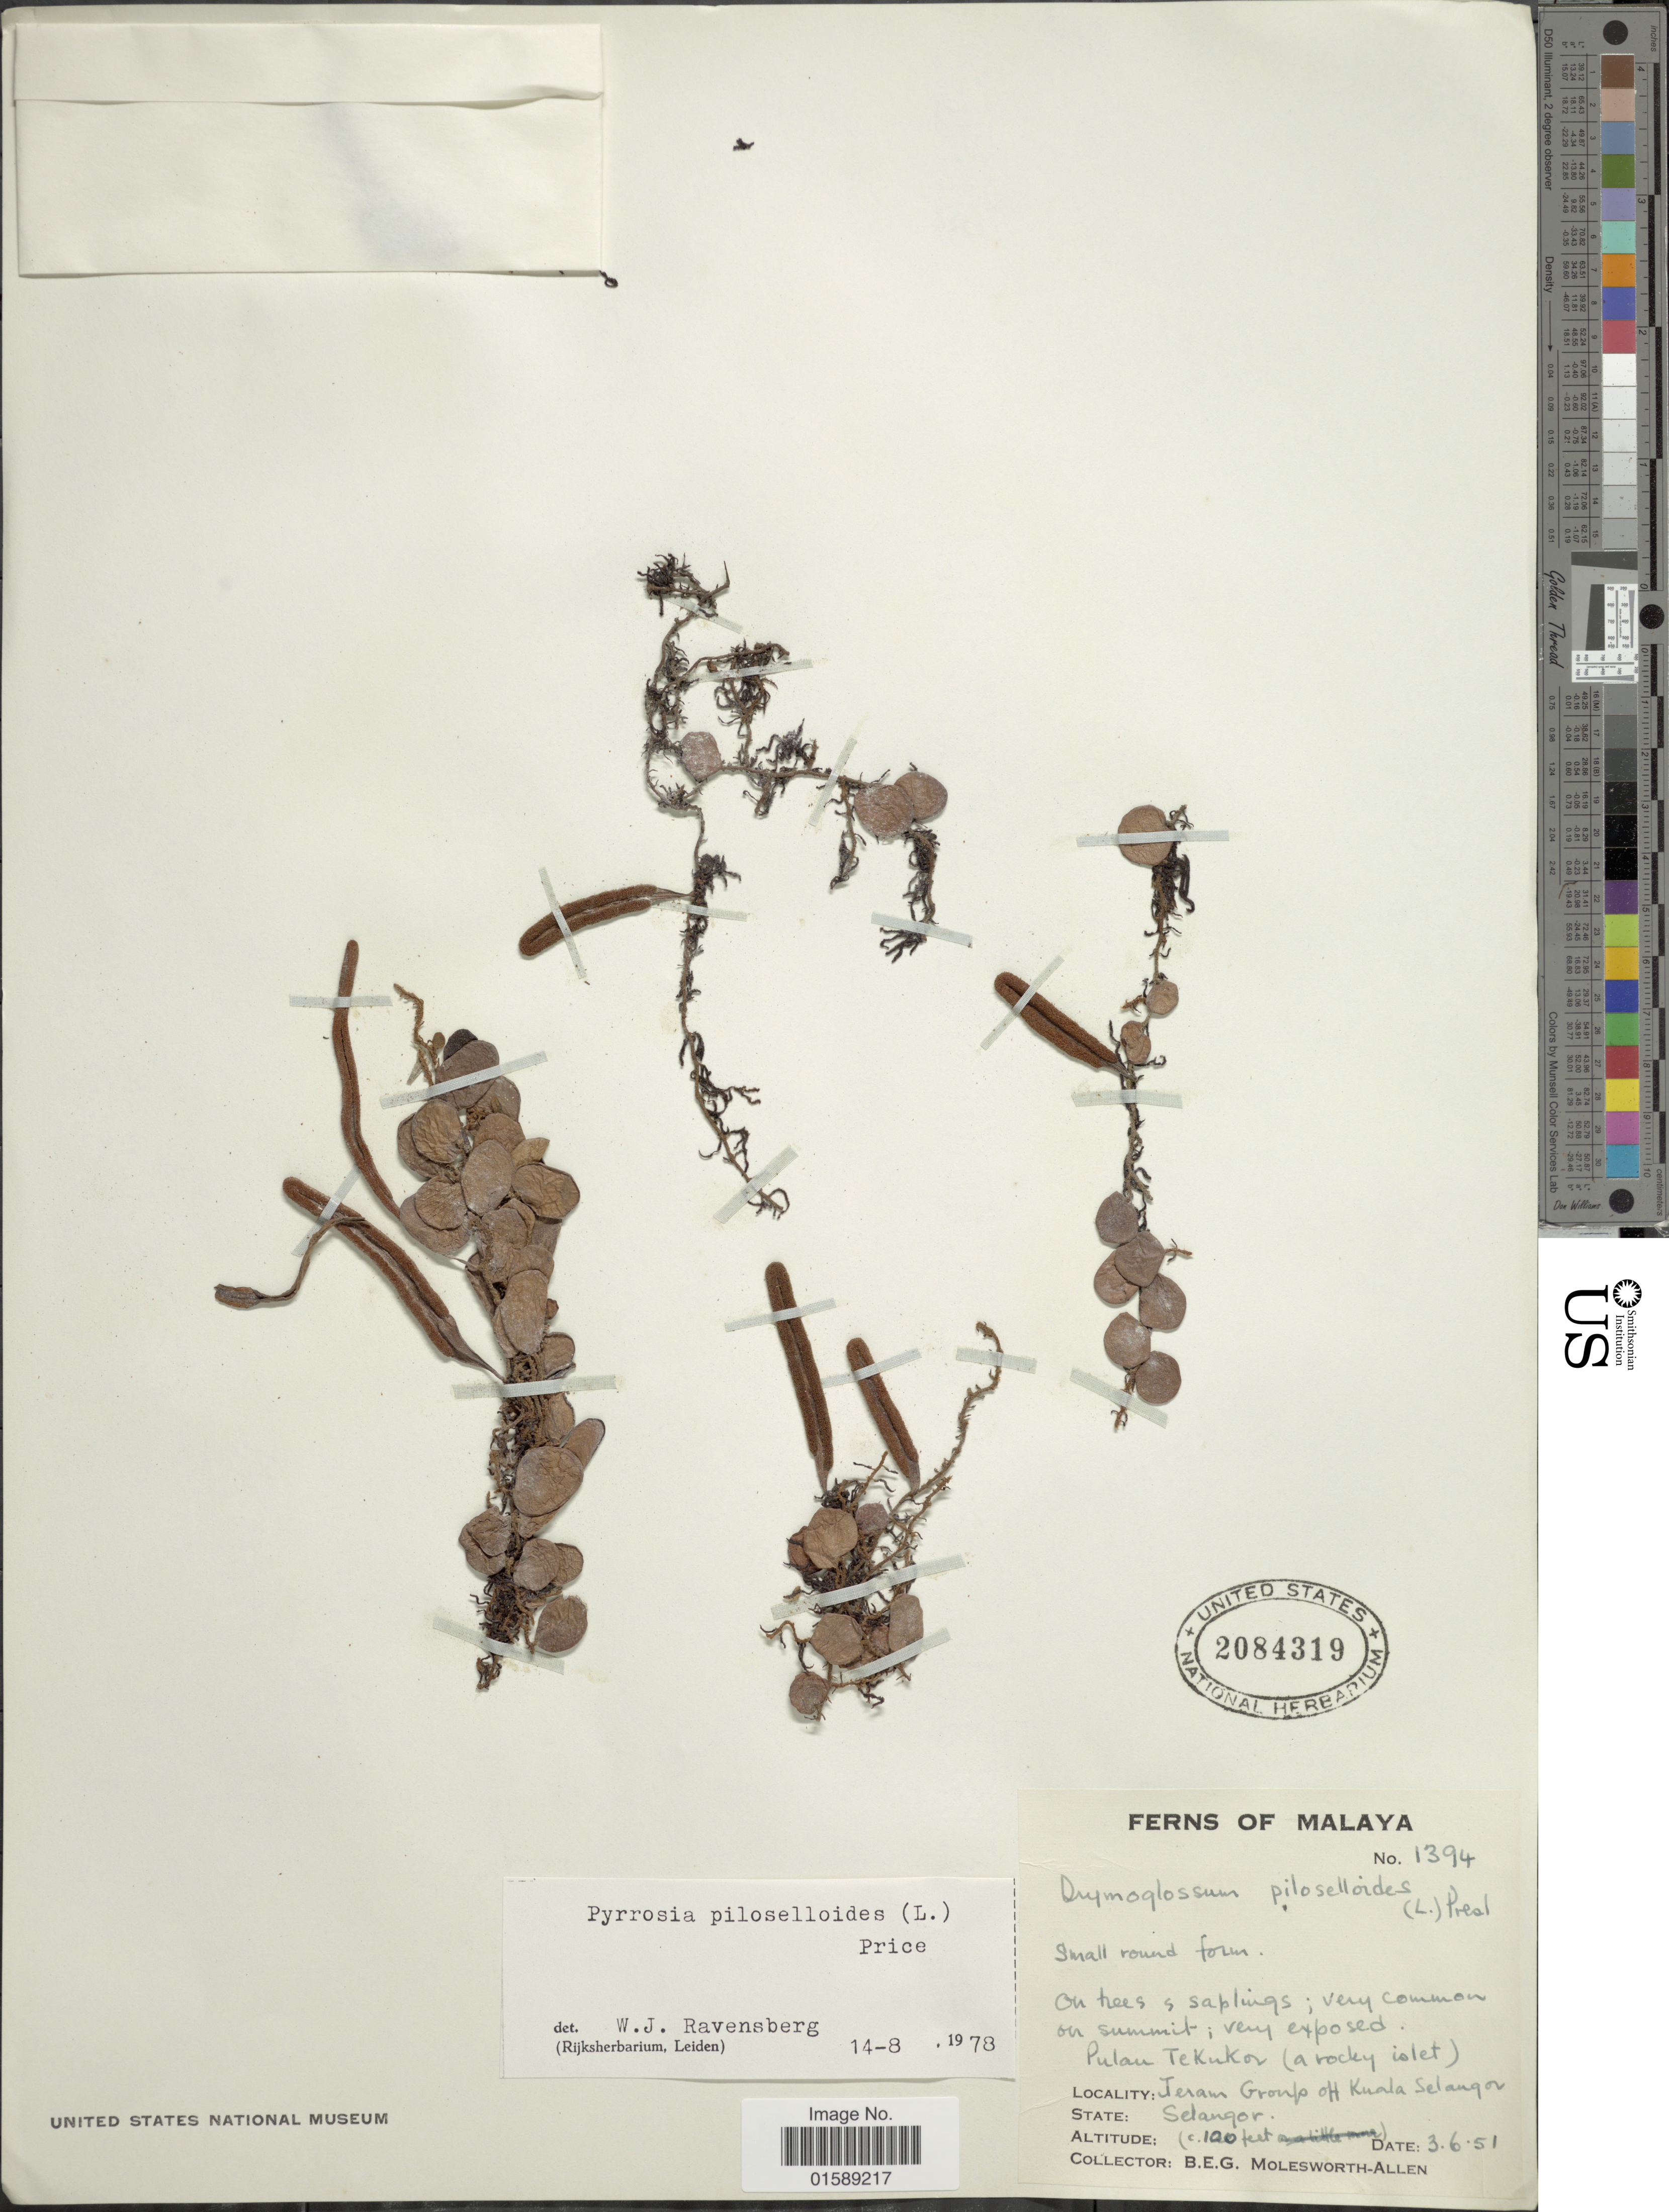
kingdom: Plantae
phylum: Tracheophyta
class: Polypodiopsida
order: Polypodiales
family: Polypodiaceae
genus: Pyrrosia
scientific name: Pyrrosia piloselloides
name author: (L.) M.G. Price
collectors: B. E. G. Molesworth-Allen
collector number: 1394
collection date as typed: Transcribed d/m/y: 3/6/51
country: Malaysia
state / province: Selangor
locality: Malaya. Pulau Tekukor, Jeram Gronp oH Kuala Selangor, State: Selangor.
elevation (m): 30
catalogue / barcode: US 2084319